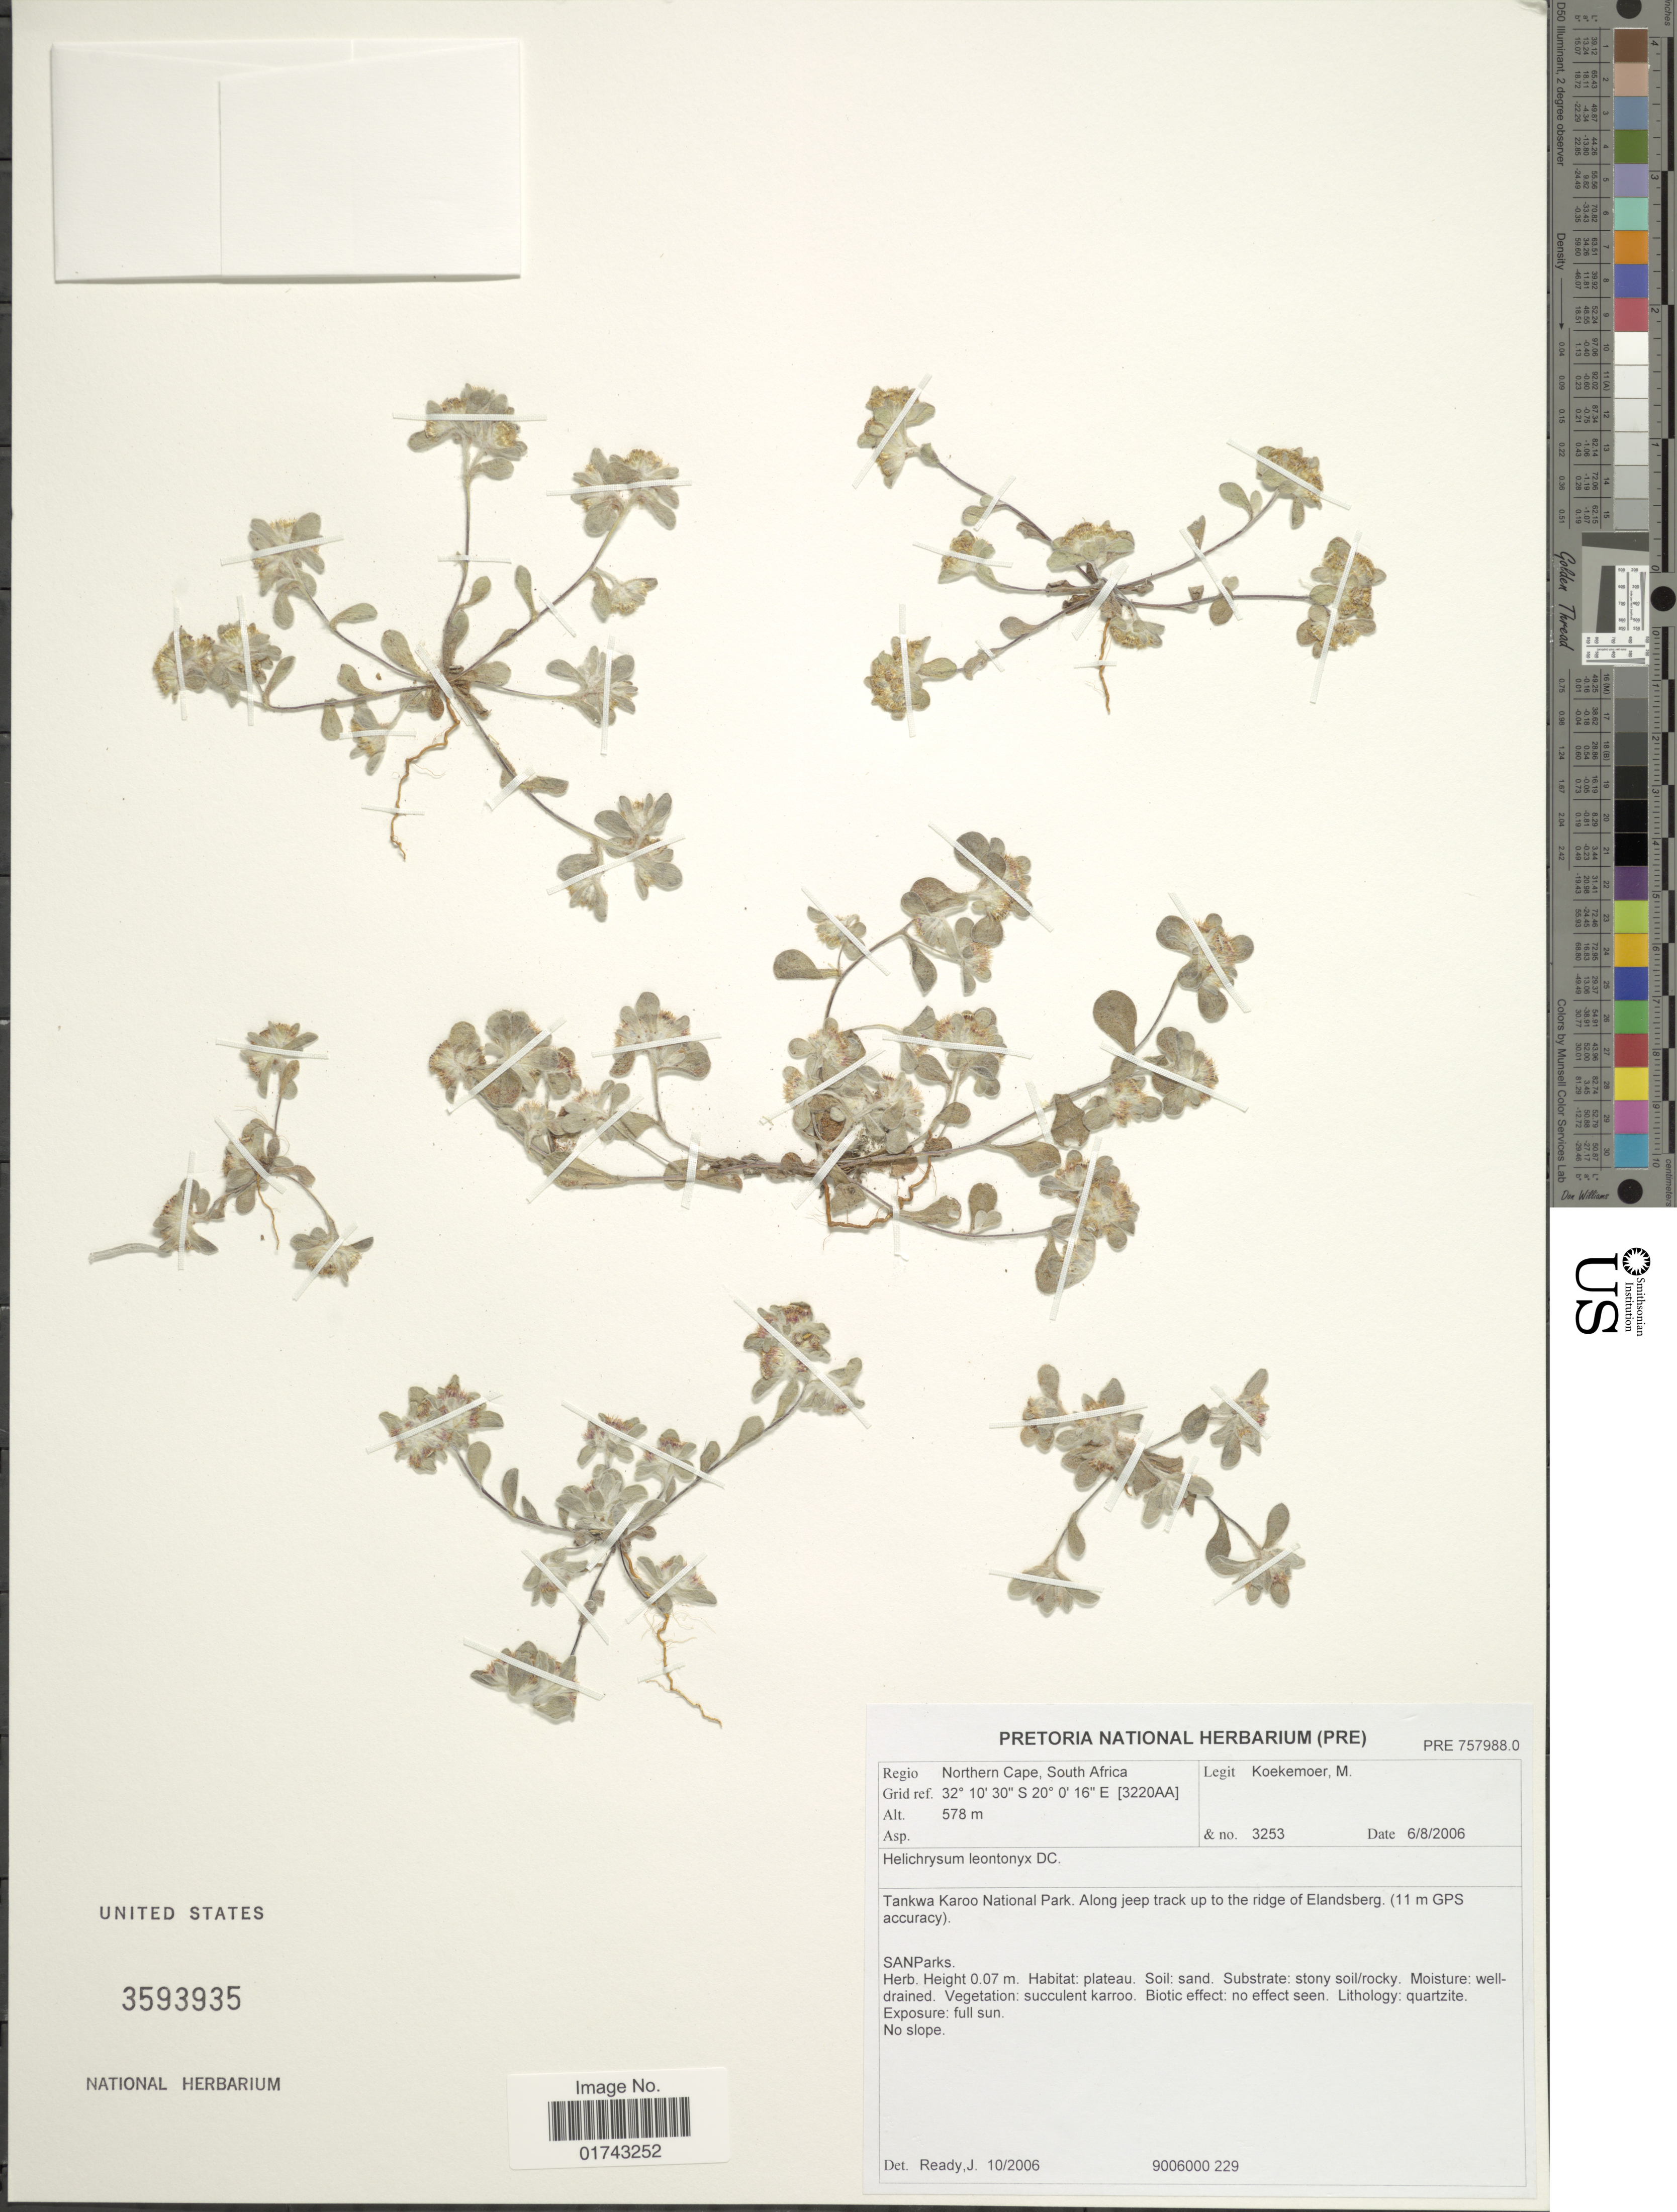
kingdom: Plantae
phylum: Tracheophyta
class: Magnoliopsida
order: Asterales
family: Asteraceae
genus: Helichrysum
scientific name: Helichrysum leontonyx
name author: DC.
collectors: M. Koekemoer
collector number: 3253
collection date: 2006-08-06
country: South Africa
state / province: Northern Cape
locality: Regio Northern Cape, South Africa, Grid ref. [3220AA], Tankwa Karoo National Park, Along jeep track up to the ridge of Elandsberg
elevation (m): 578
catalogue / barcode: US 3593935